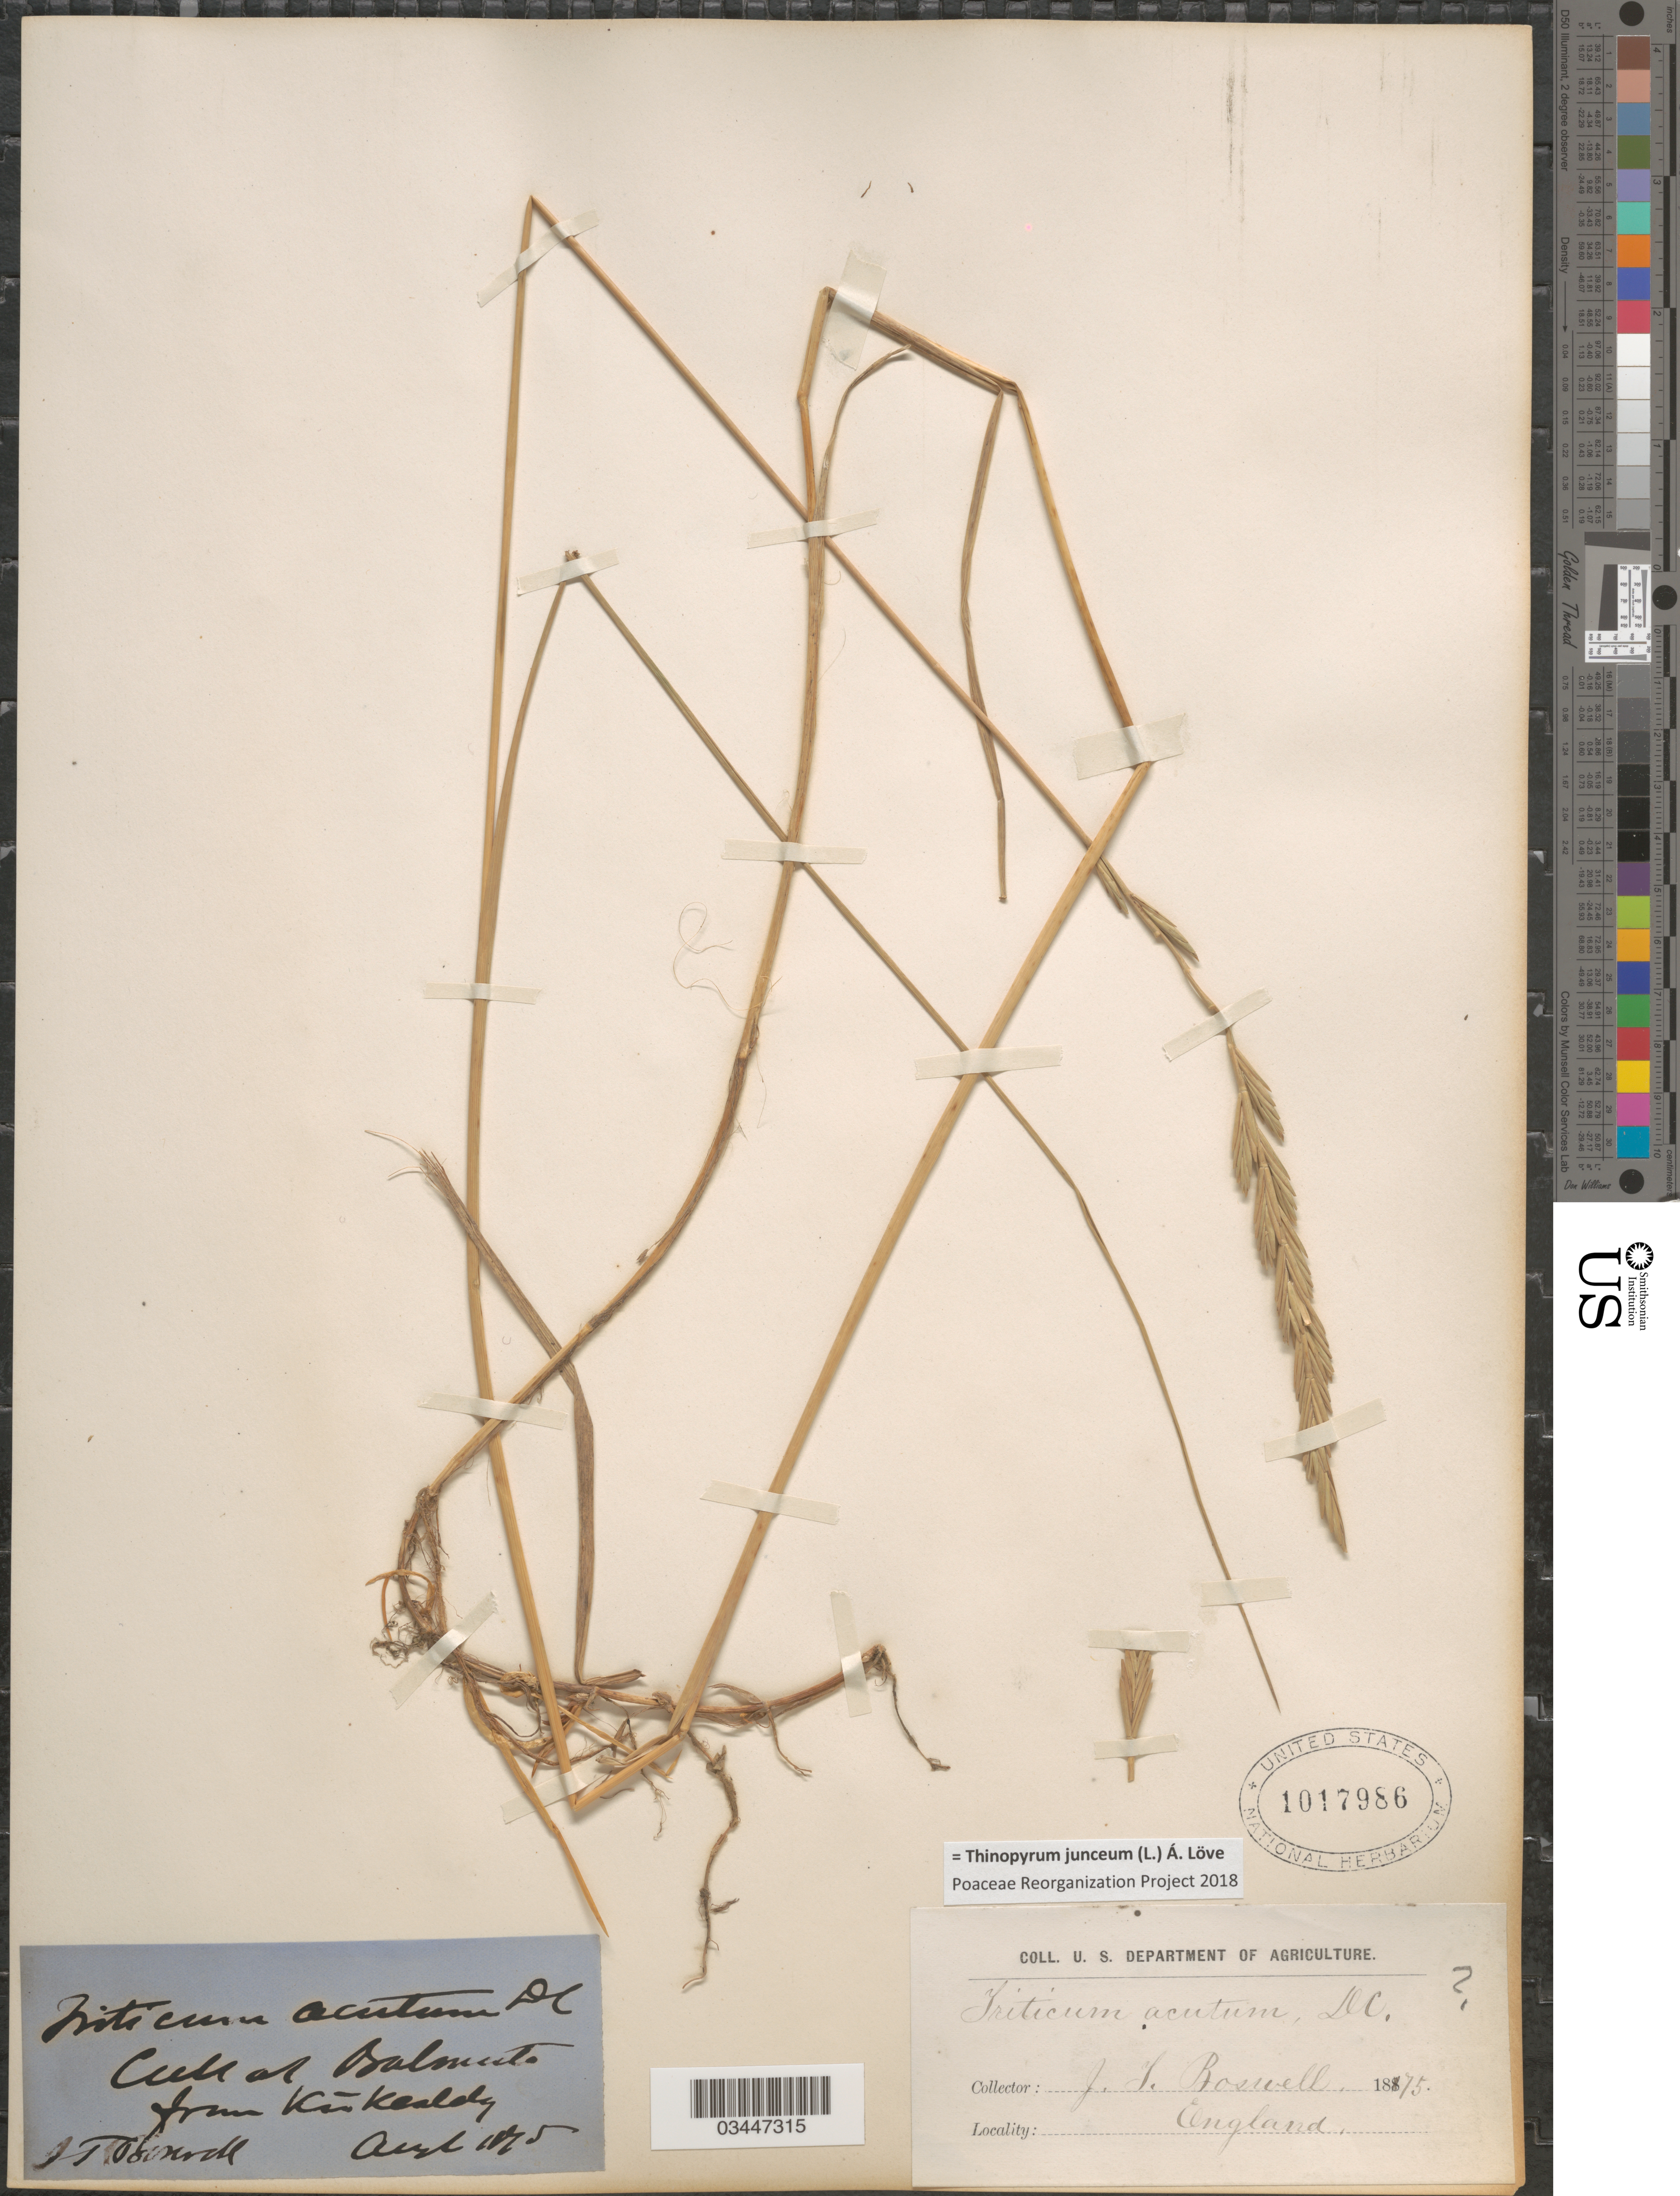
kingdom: Plantae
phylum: Tracheophyta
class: Liliopsida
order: Poales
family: Poaceae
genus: Thinopyrum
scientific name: Thinopyrum junceum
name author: (L.) Á. Löve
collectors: J. Boswell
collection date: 1875-08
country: United Kingdom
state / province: Scotland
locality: Balmuto from Kirkcaldy.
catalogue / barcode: US 1017986